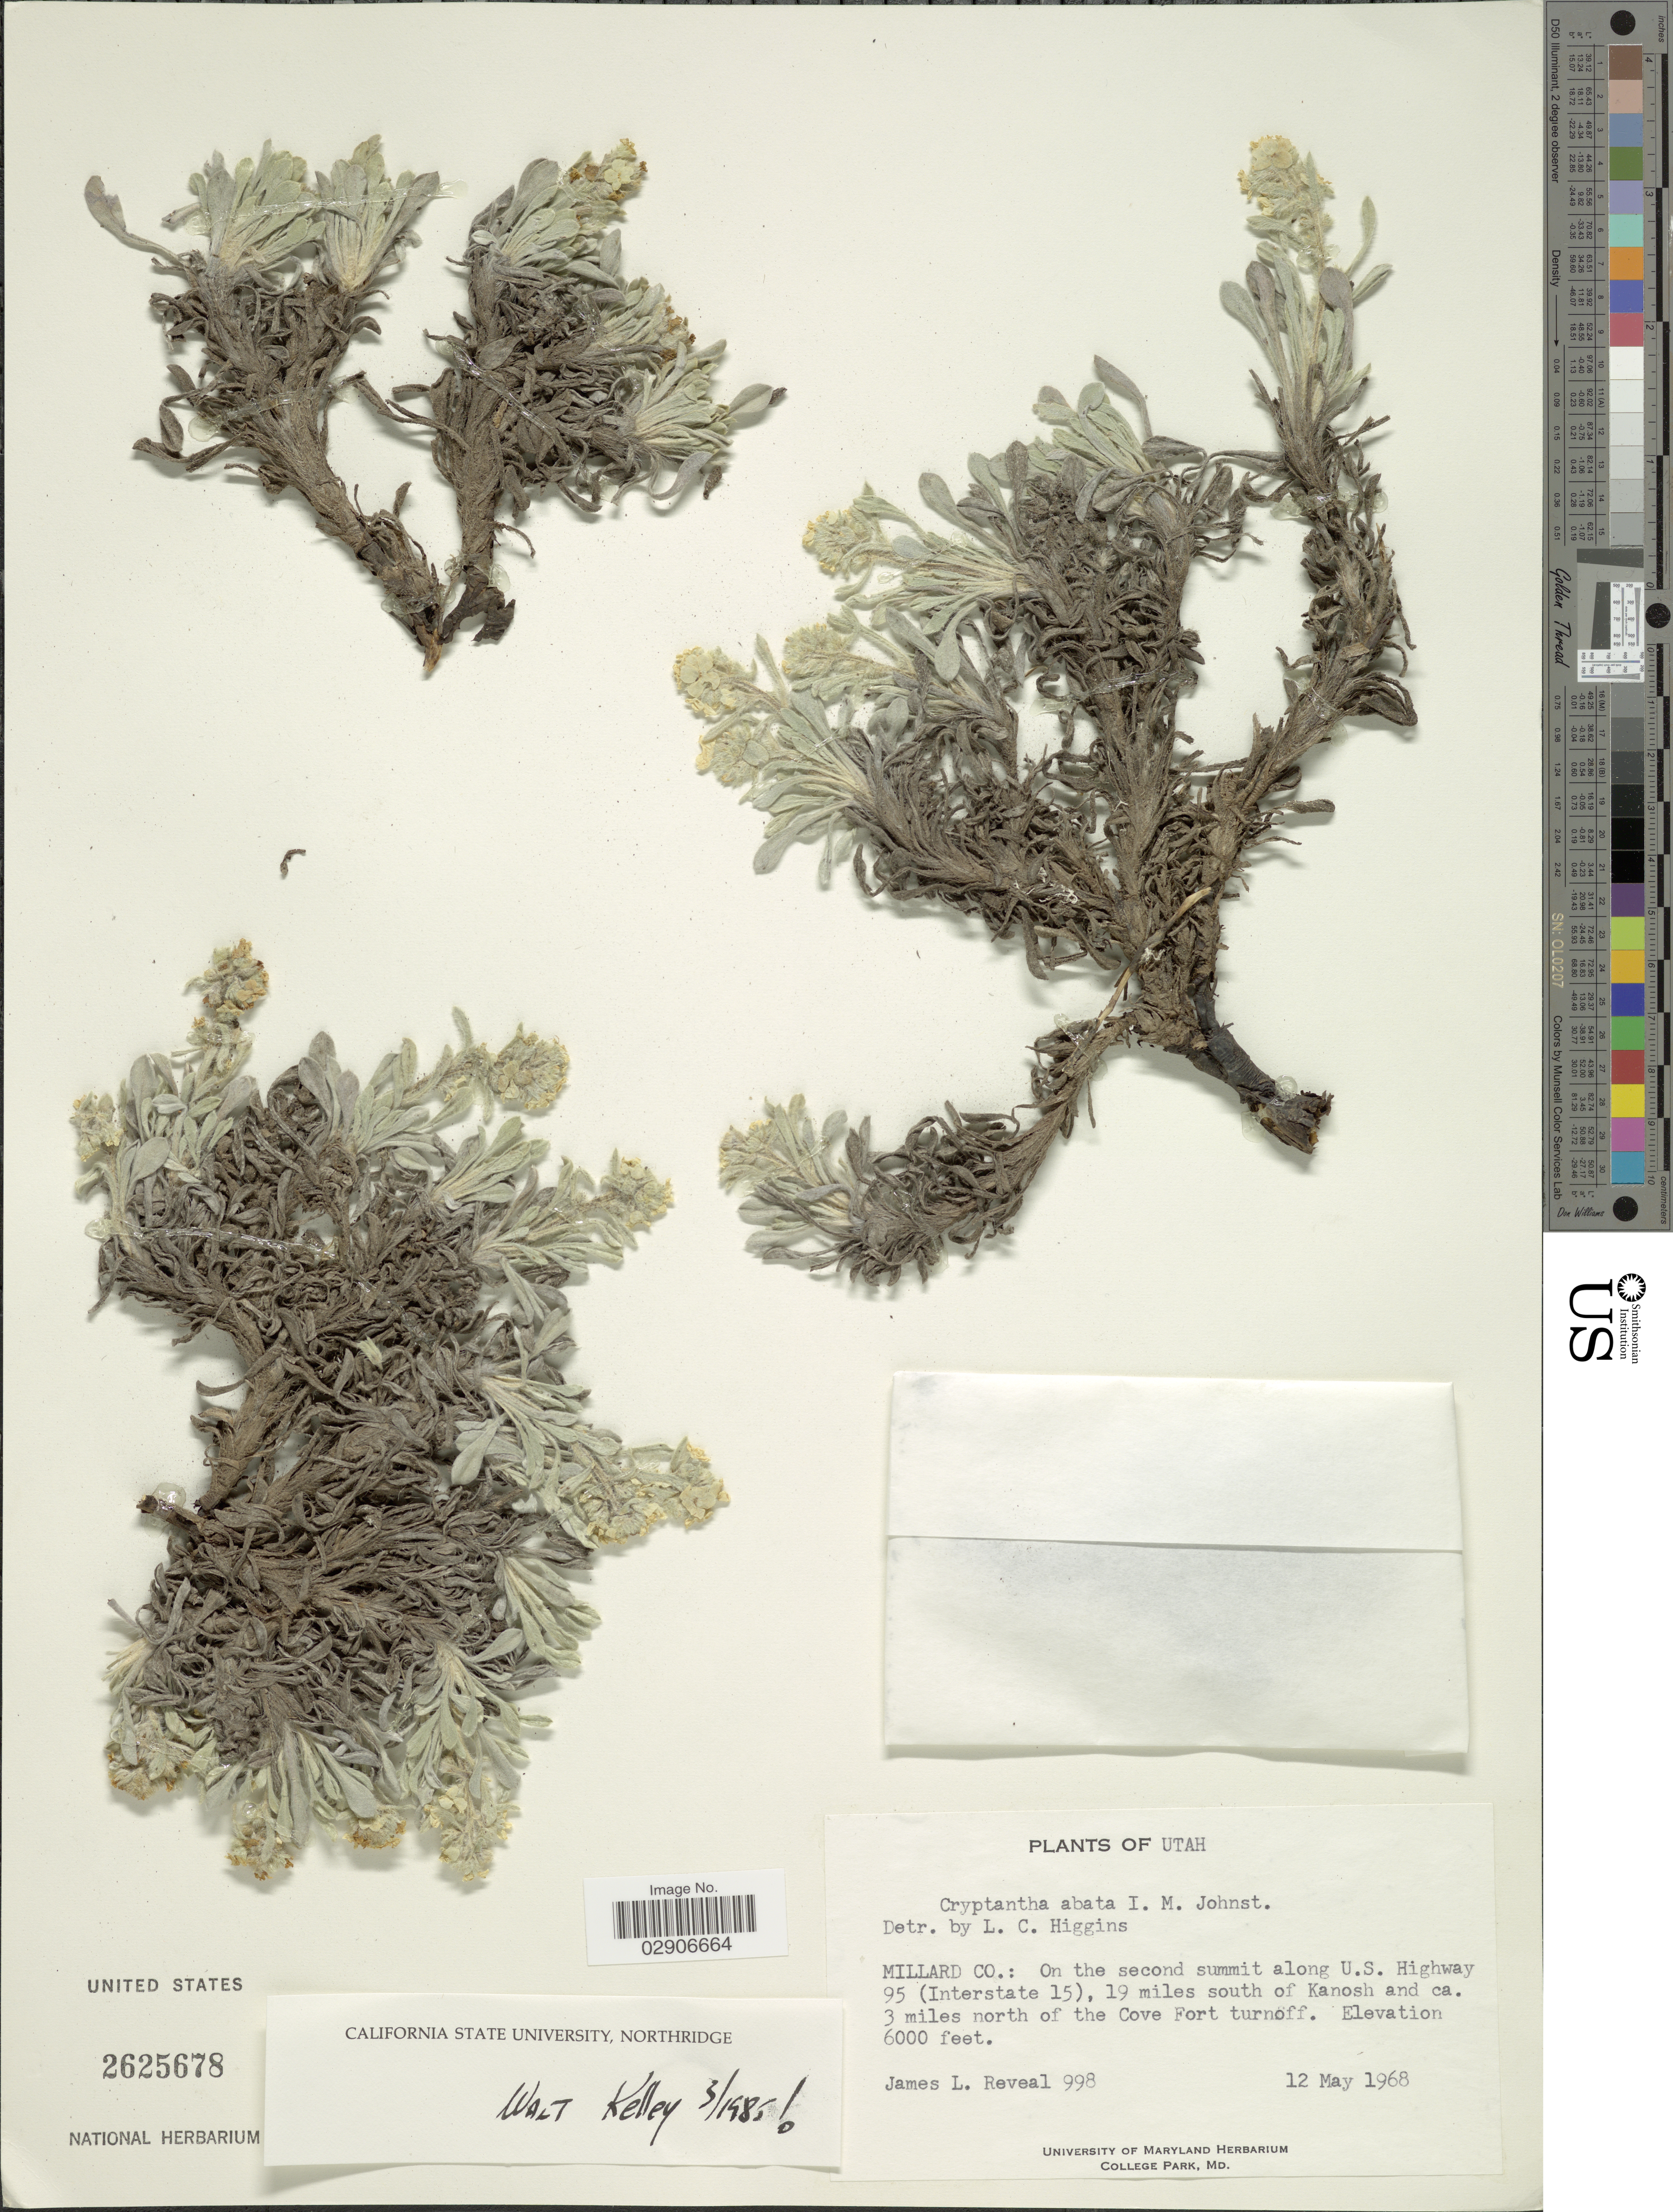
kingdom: Plantae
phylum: Tracheophyta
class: Magnoliopsida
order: Boraginales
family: Boraginaceae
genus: Cryptantha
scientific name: Cryptantha abata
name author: I.M. Johnst.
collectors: J. L. Reveal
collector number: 998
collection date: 1968-05-12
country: United States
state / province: Utah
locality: Millard Co.: On the second summit along U.S. Highway 95 (Interstate 15), 19 miles south of Kanosh and ca. 3 miles north of the Cove Fort turnoff. Utah.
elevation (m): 1829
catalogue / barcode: US 2625678